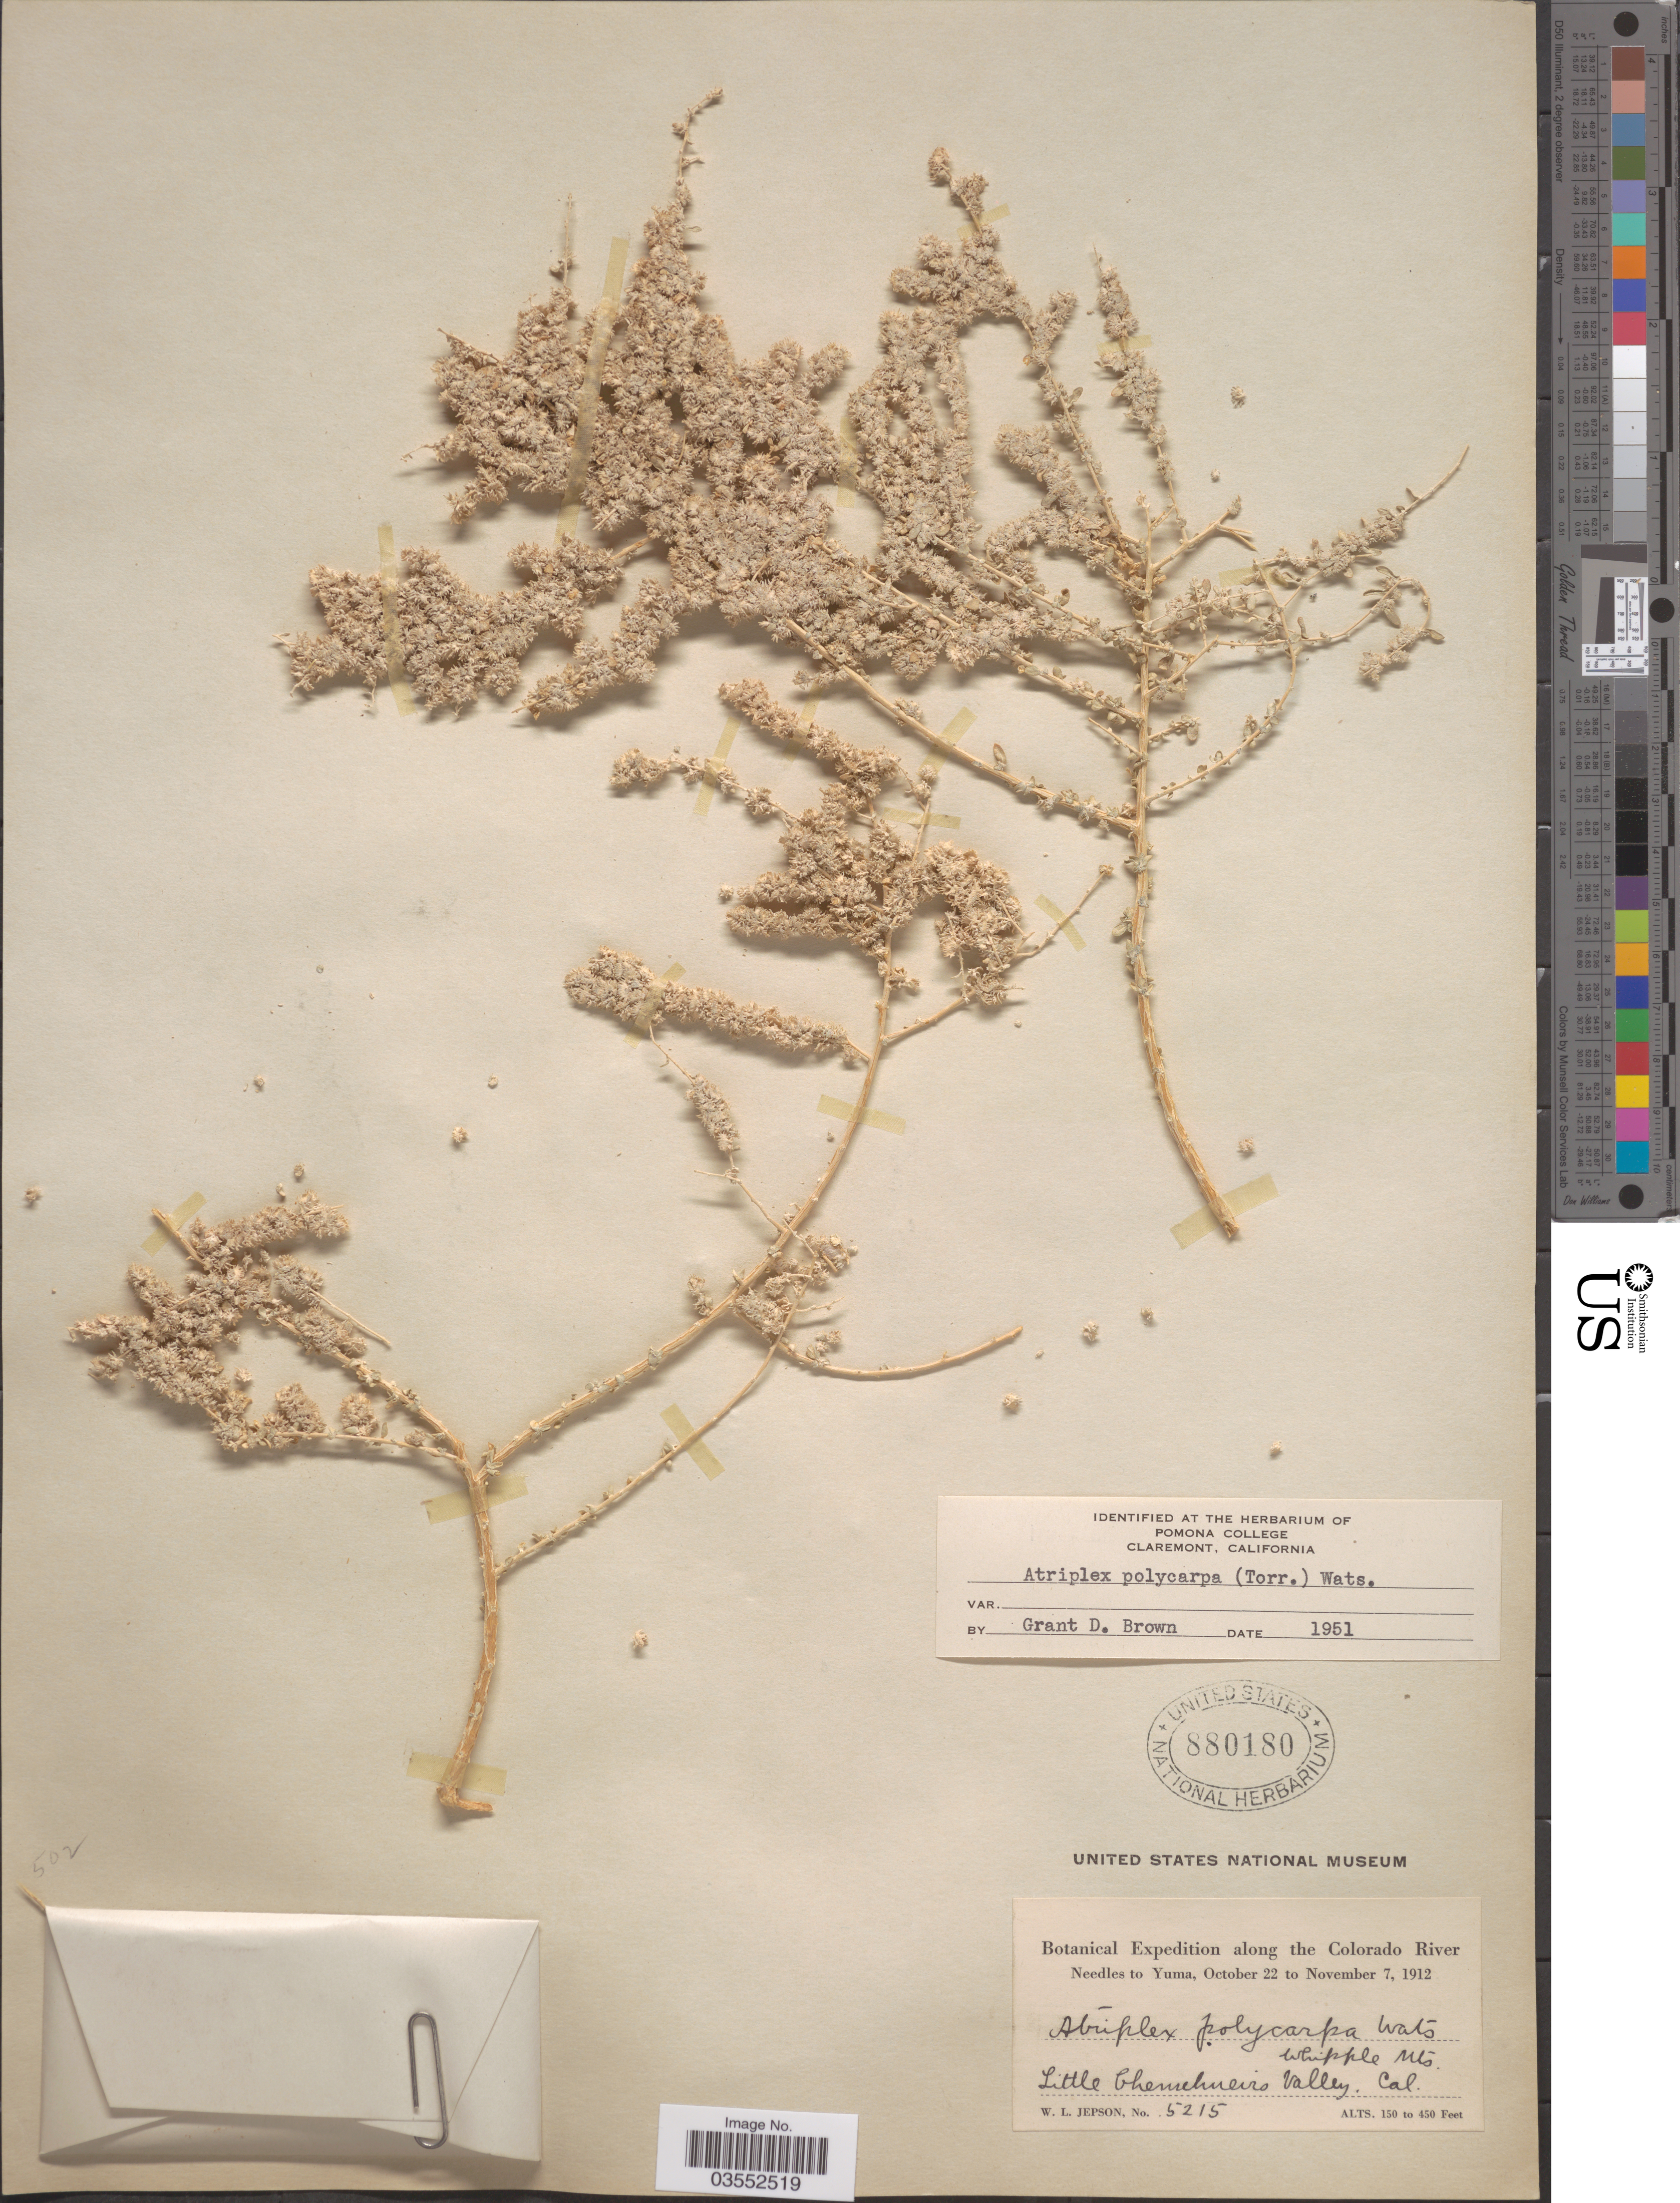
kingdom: Plantae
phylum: Tracheophyta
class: Magnoliopsida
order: Caryophyllales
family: Amaranthaceae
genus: Atriplex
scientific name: Atriplex polycarpa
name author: (Torr.) S. Watson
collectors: W. L. Jepson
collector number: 5215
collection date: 1912-10-22/1912-11-07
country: United States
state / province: California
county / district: San Bernardino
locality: Along the Colorado River. Needles to Yuma. Little Chemehuevi Valley. Whipple Mts.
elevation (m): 46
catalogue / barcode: US 880180